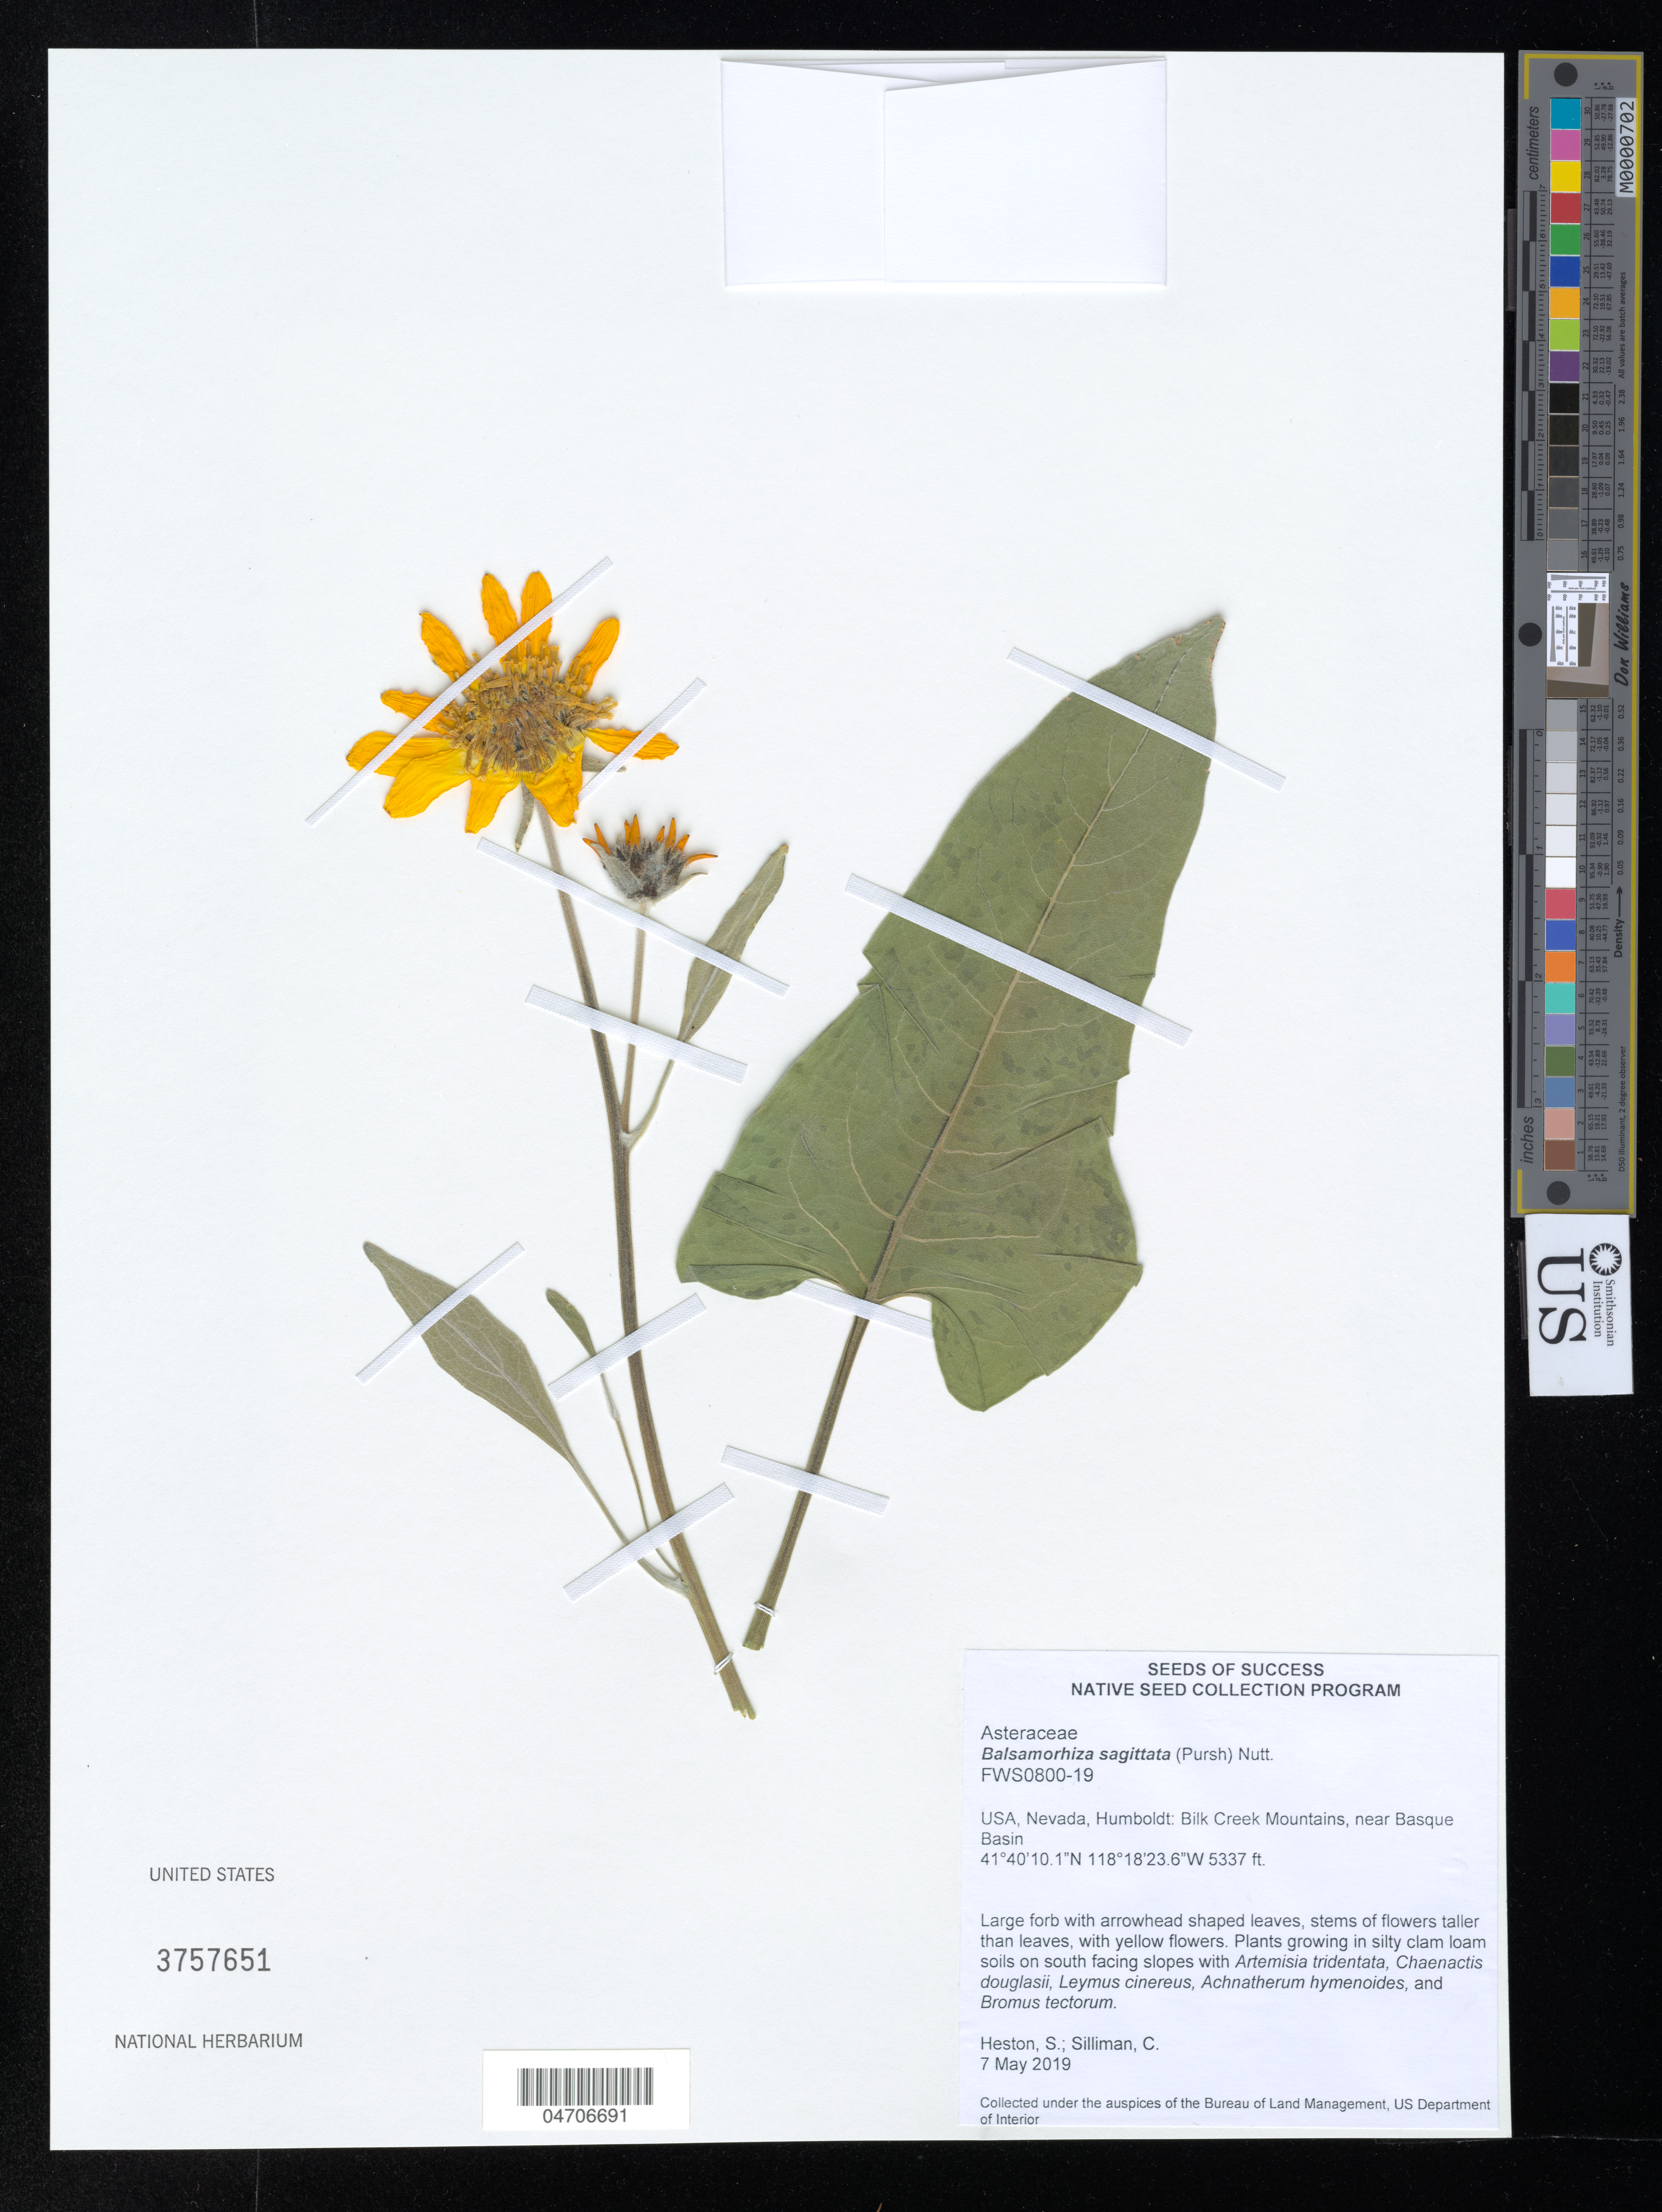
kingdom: Plantae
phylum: Tracheophyta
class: Magnoliopsida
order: Asterales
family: Asteraceae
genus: Balsamorhiza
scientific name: Balsamorhiza sagittata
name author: (Pursh) Nutt.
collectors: S. Heston & C. Silliman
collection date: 2019-05-07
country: United States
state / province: Nevada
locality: Humboldt: Bilk Creek Mountains, near Basque Basin.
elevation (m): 1627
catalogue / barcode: US 3757651